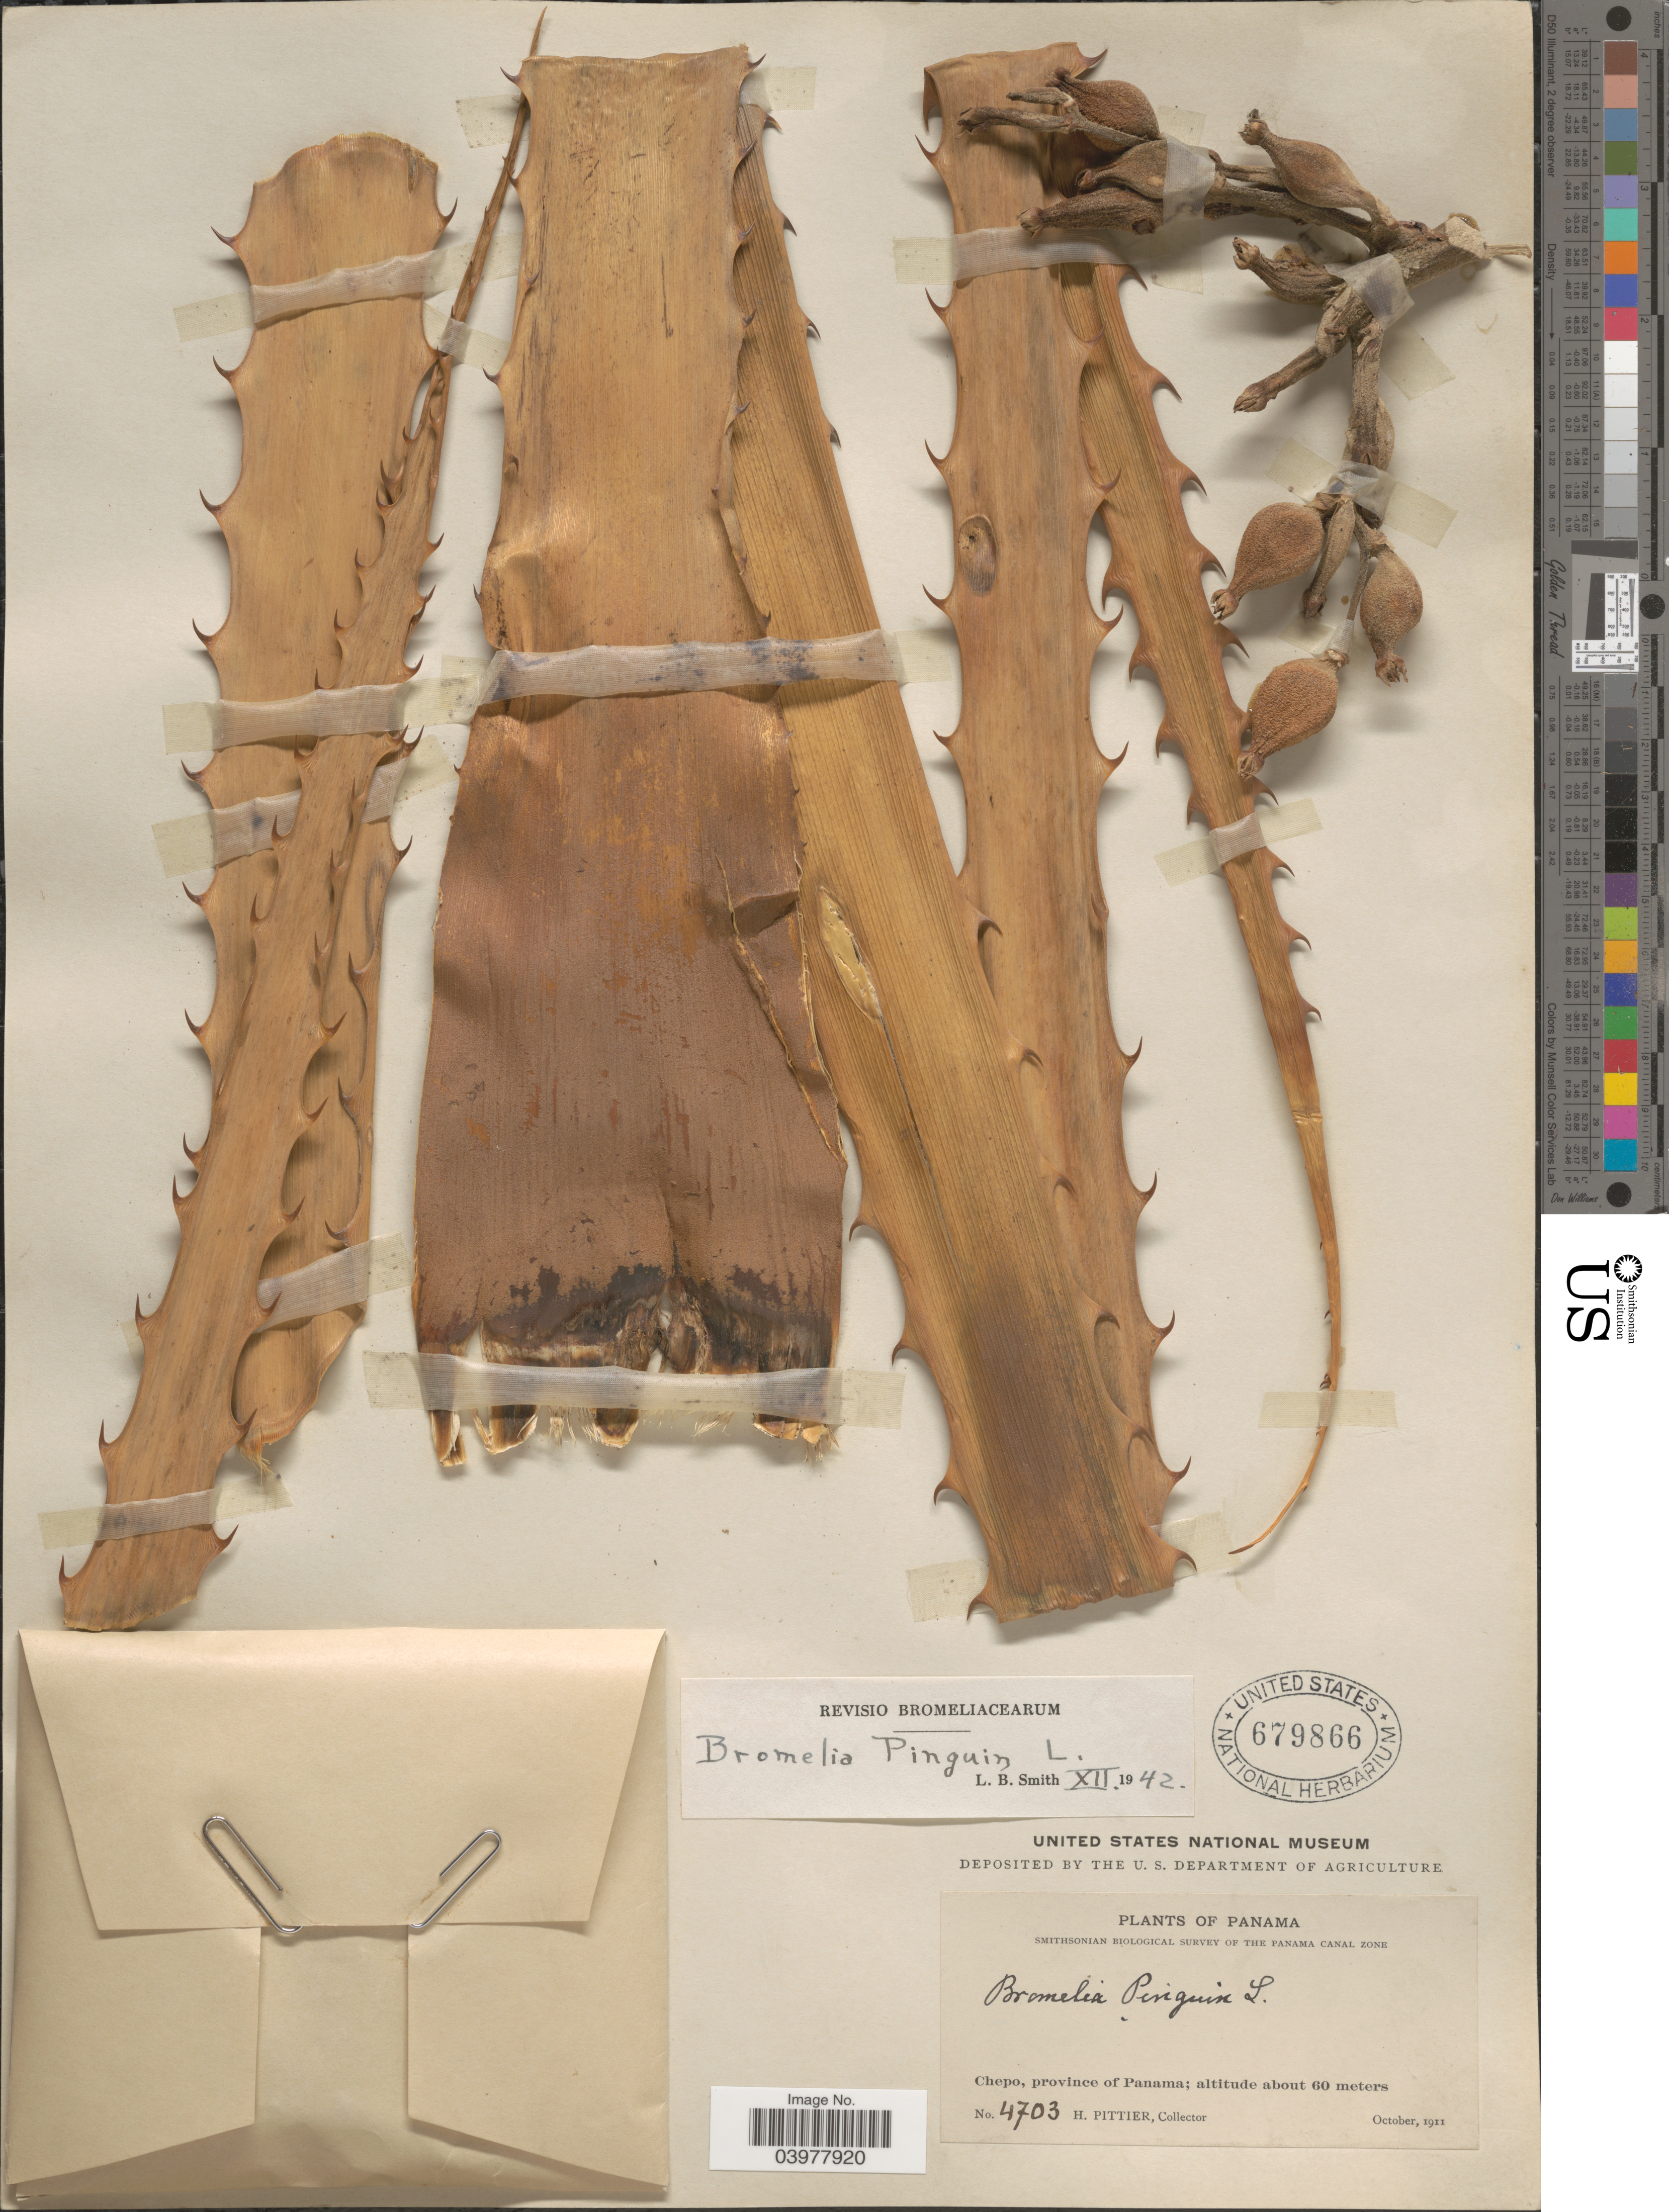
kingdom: Plantae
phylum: Tracheophyta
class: Liliopsida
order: Poales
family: Bromeliaceae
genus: Bromelia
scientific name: Bromelia pinguin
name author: L.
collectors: H. F. Pittier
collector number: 4703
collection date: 1911-10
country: Panama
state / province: Panamá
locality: Chepo.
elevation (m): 60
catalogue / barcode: US 679866